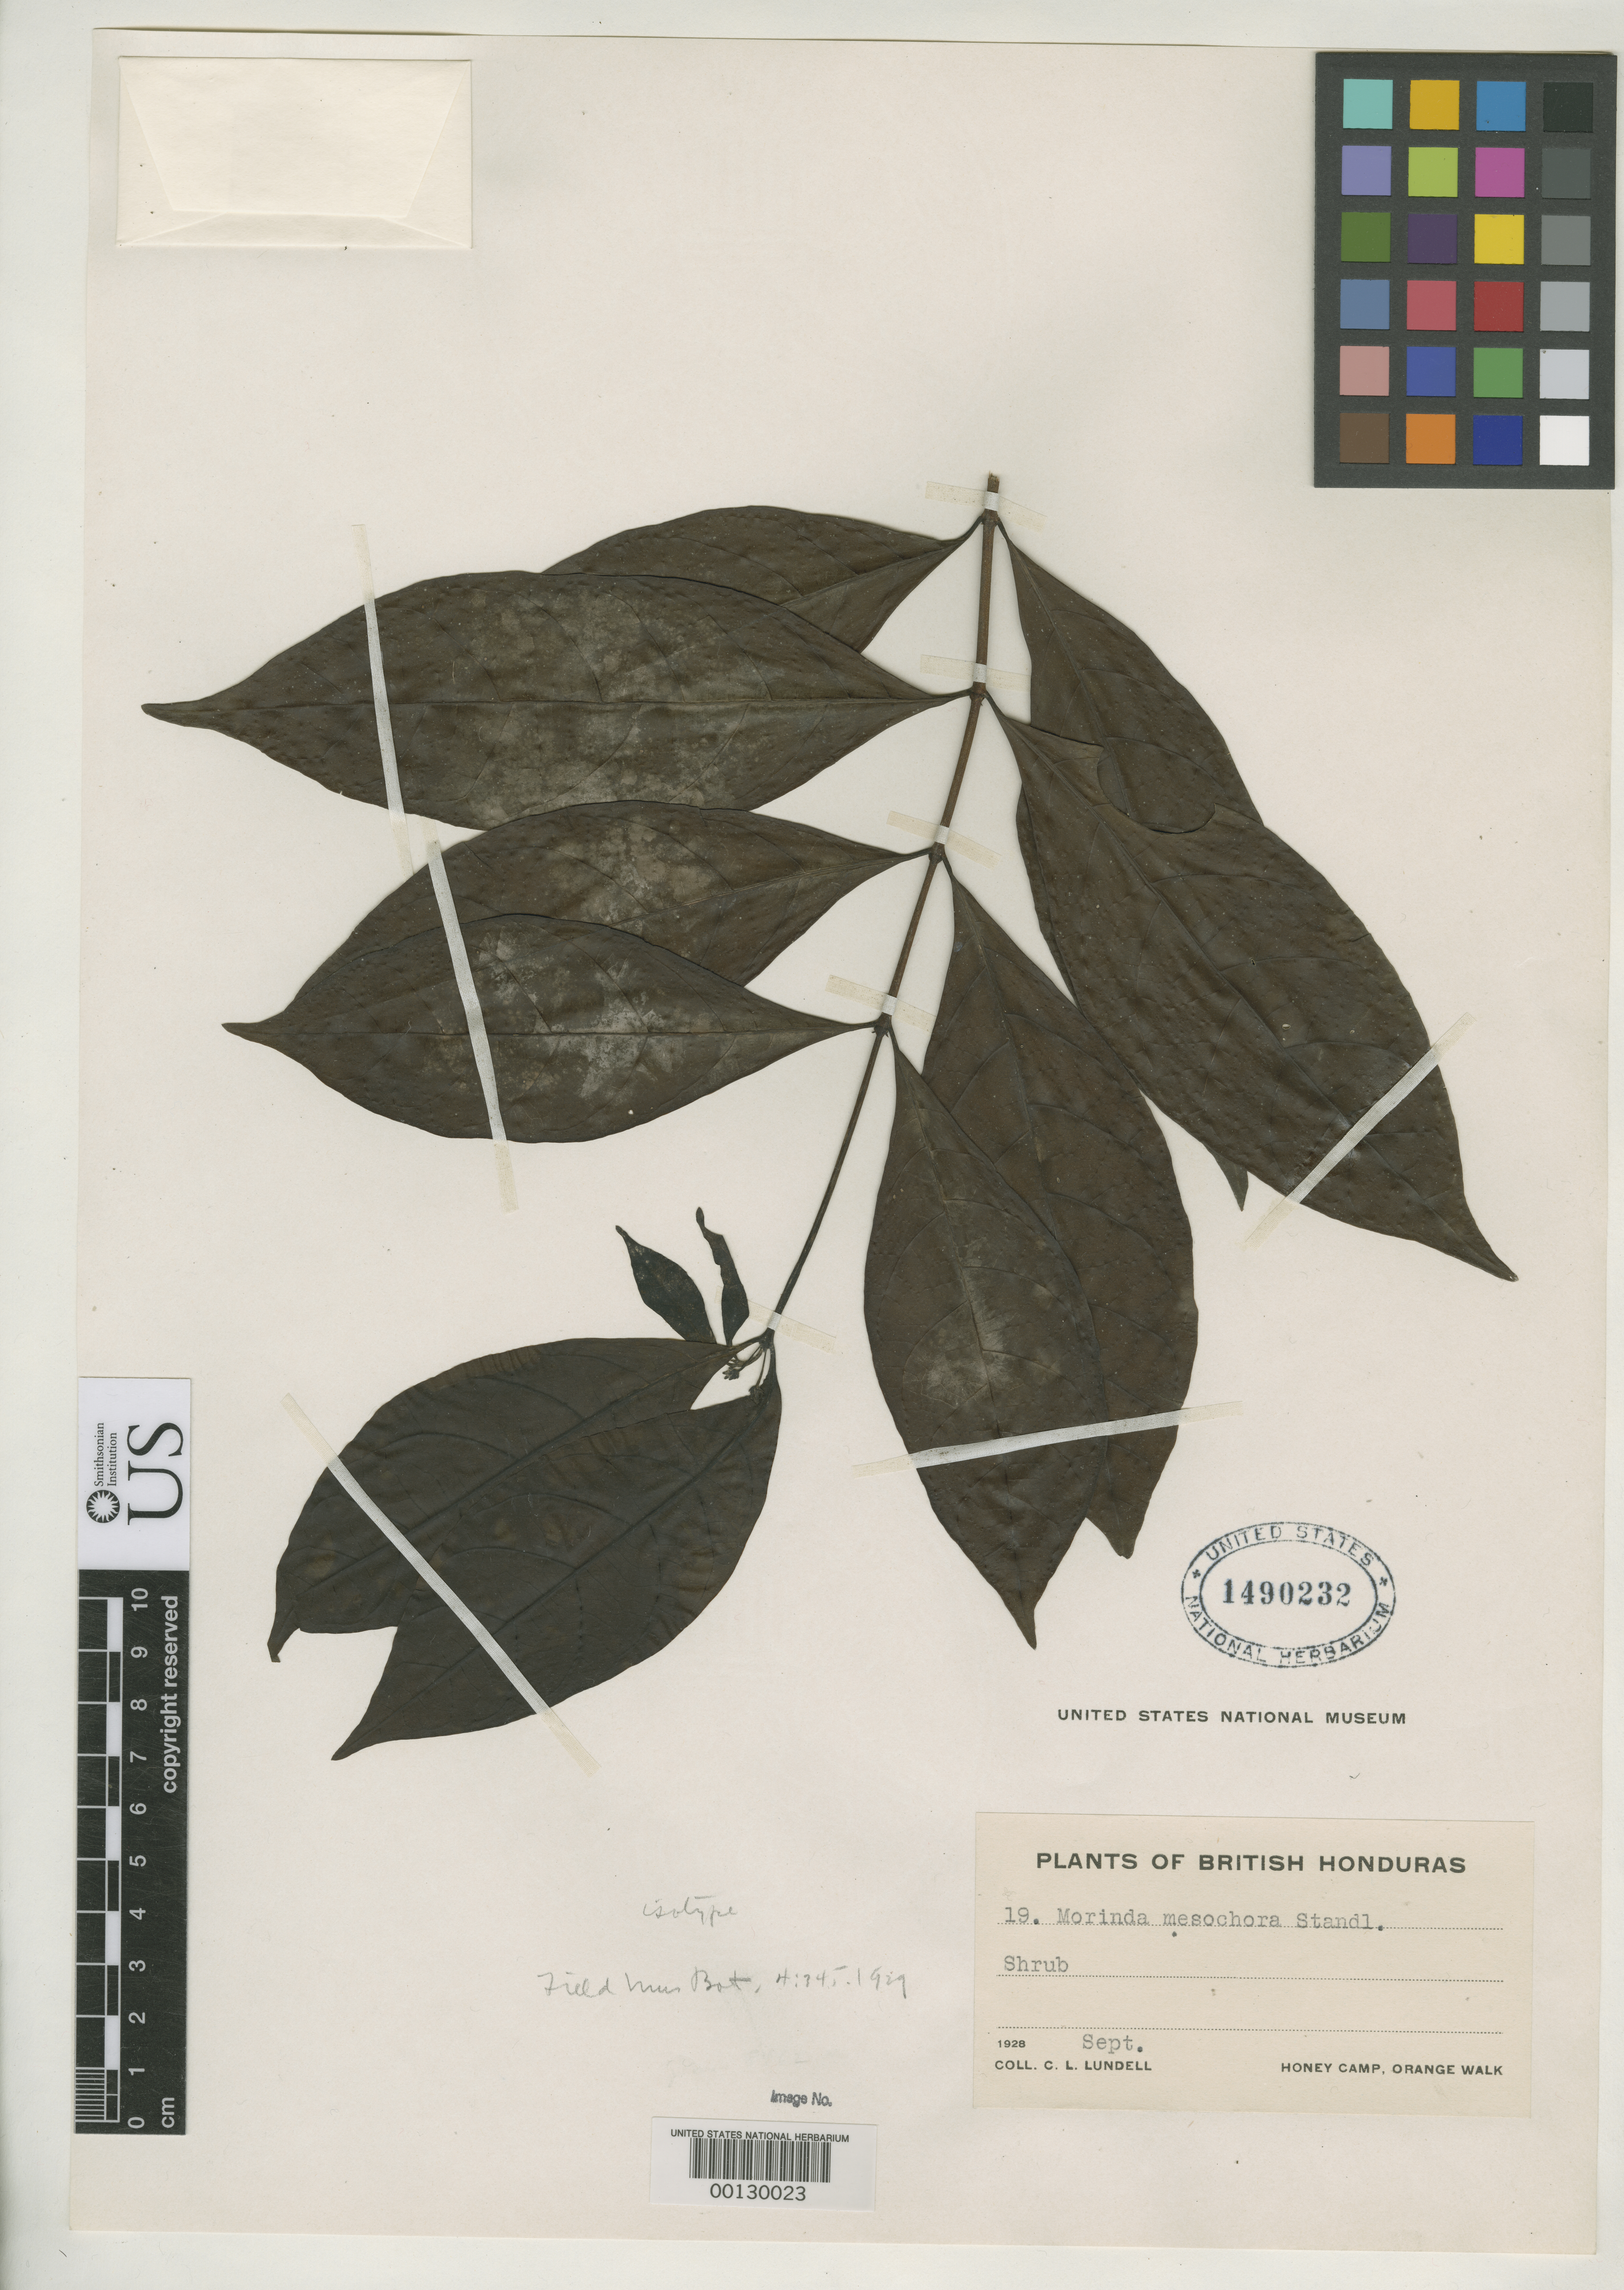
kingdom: Plantae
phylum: Tracheophyta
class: Magnoliopsida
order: Gentianales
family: Rubiaceae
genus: Morinda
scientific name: Morinda mesochora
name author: Standl.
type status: Isotype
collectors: C. L. Lundell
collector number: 19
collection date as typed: Sep 1928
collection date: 1928-09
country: Belize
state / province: Orange Walk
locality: Honey Camp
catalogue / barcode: US 1490232